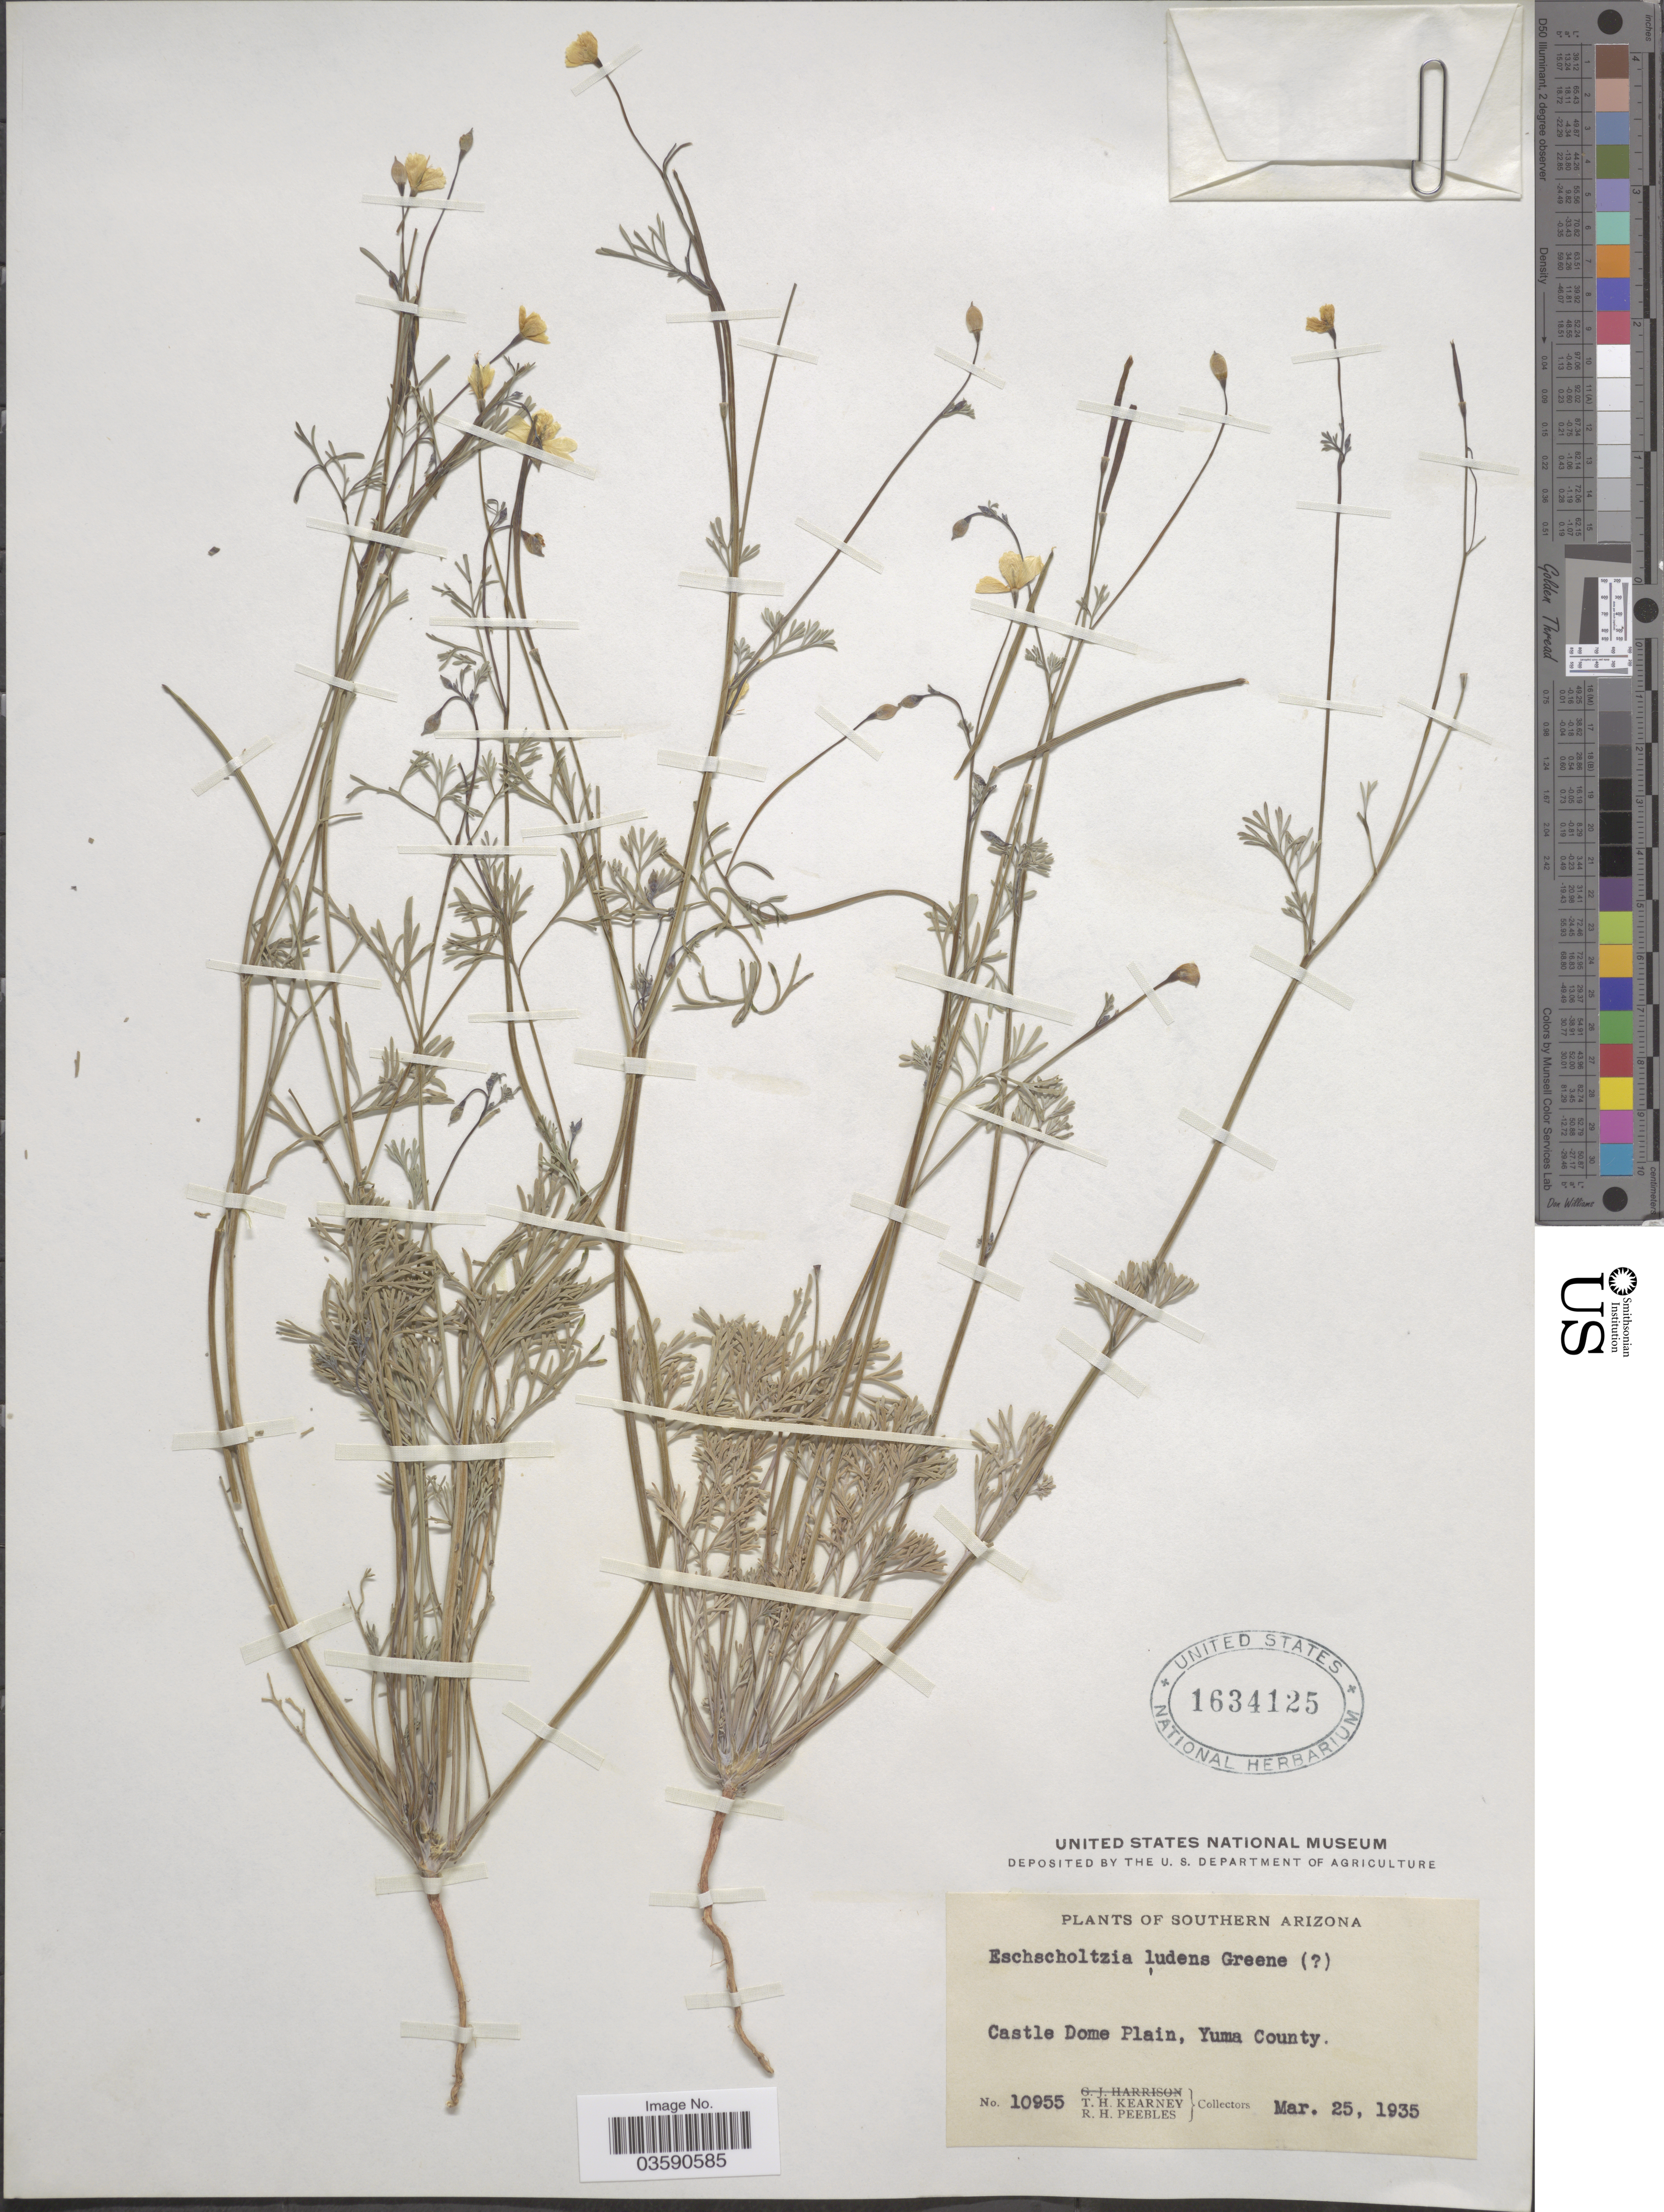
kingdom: Plantae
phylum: Tracheophyta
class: Magnoliopsida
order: Ranunculales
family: Papaveraceae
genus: Eschscholzia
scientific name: Eschscholzia minuscula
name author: Greene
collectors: T. H. Kearney & R. H. Peebles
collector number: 10955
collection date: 1935-03-25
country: United States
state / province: Arizona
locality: Southern Arizona. Castle Dome Plain, Yuma County.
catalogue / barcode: US 1634125